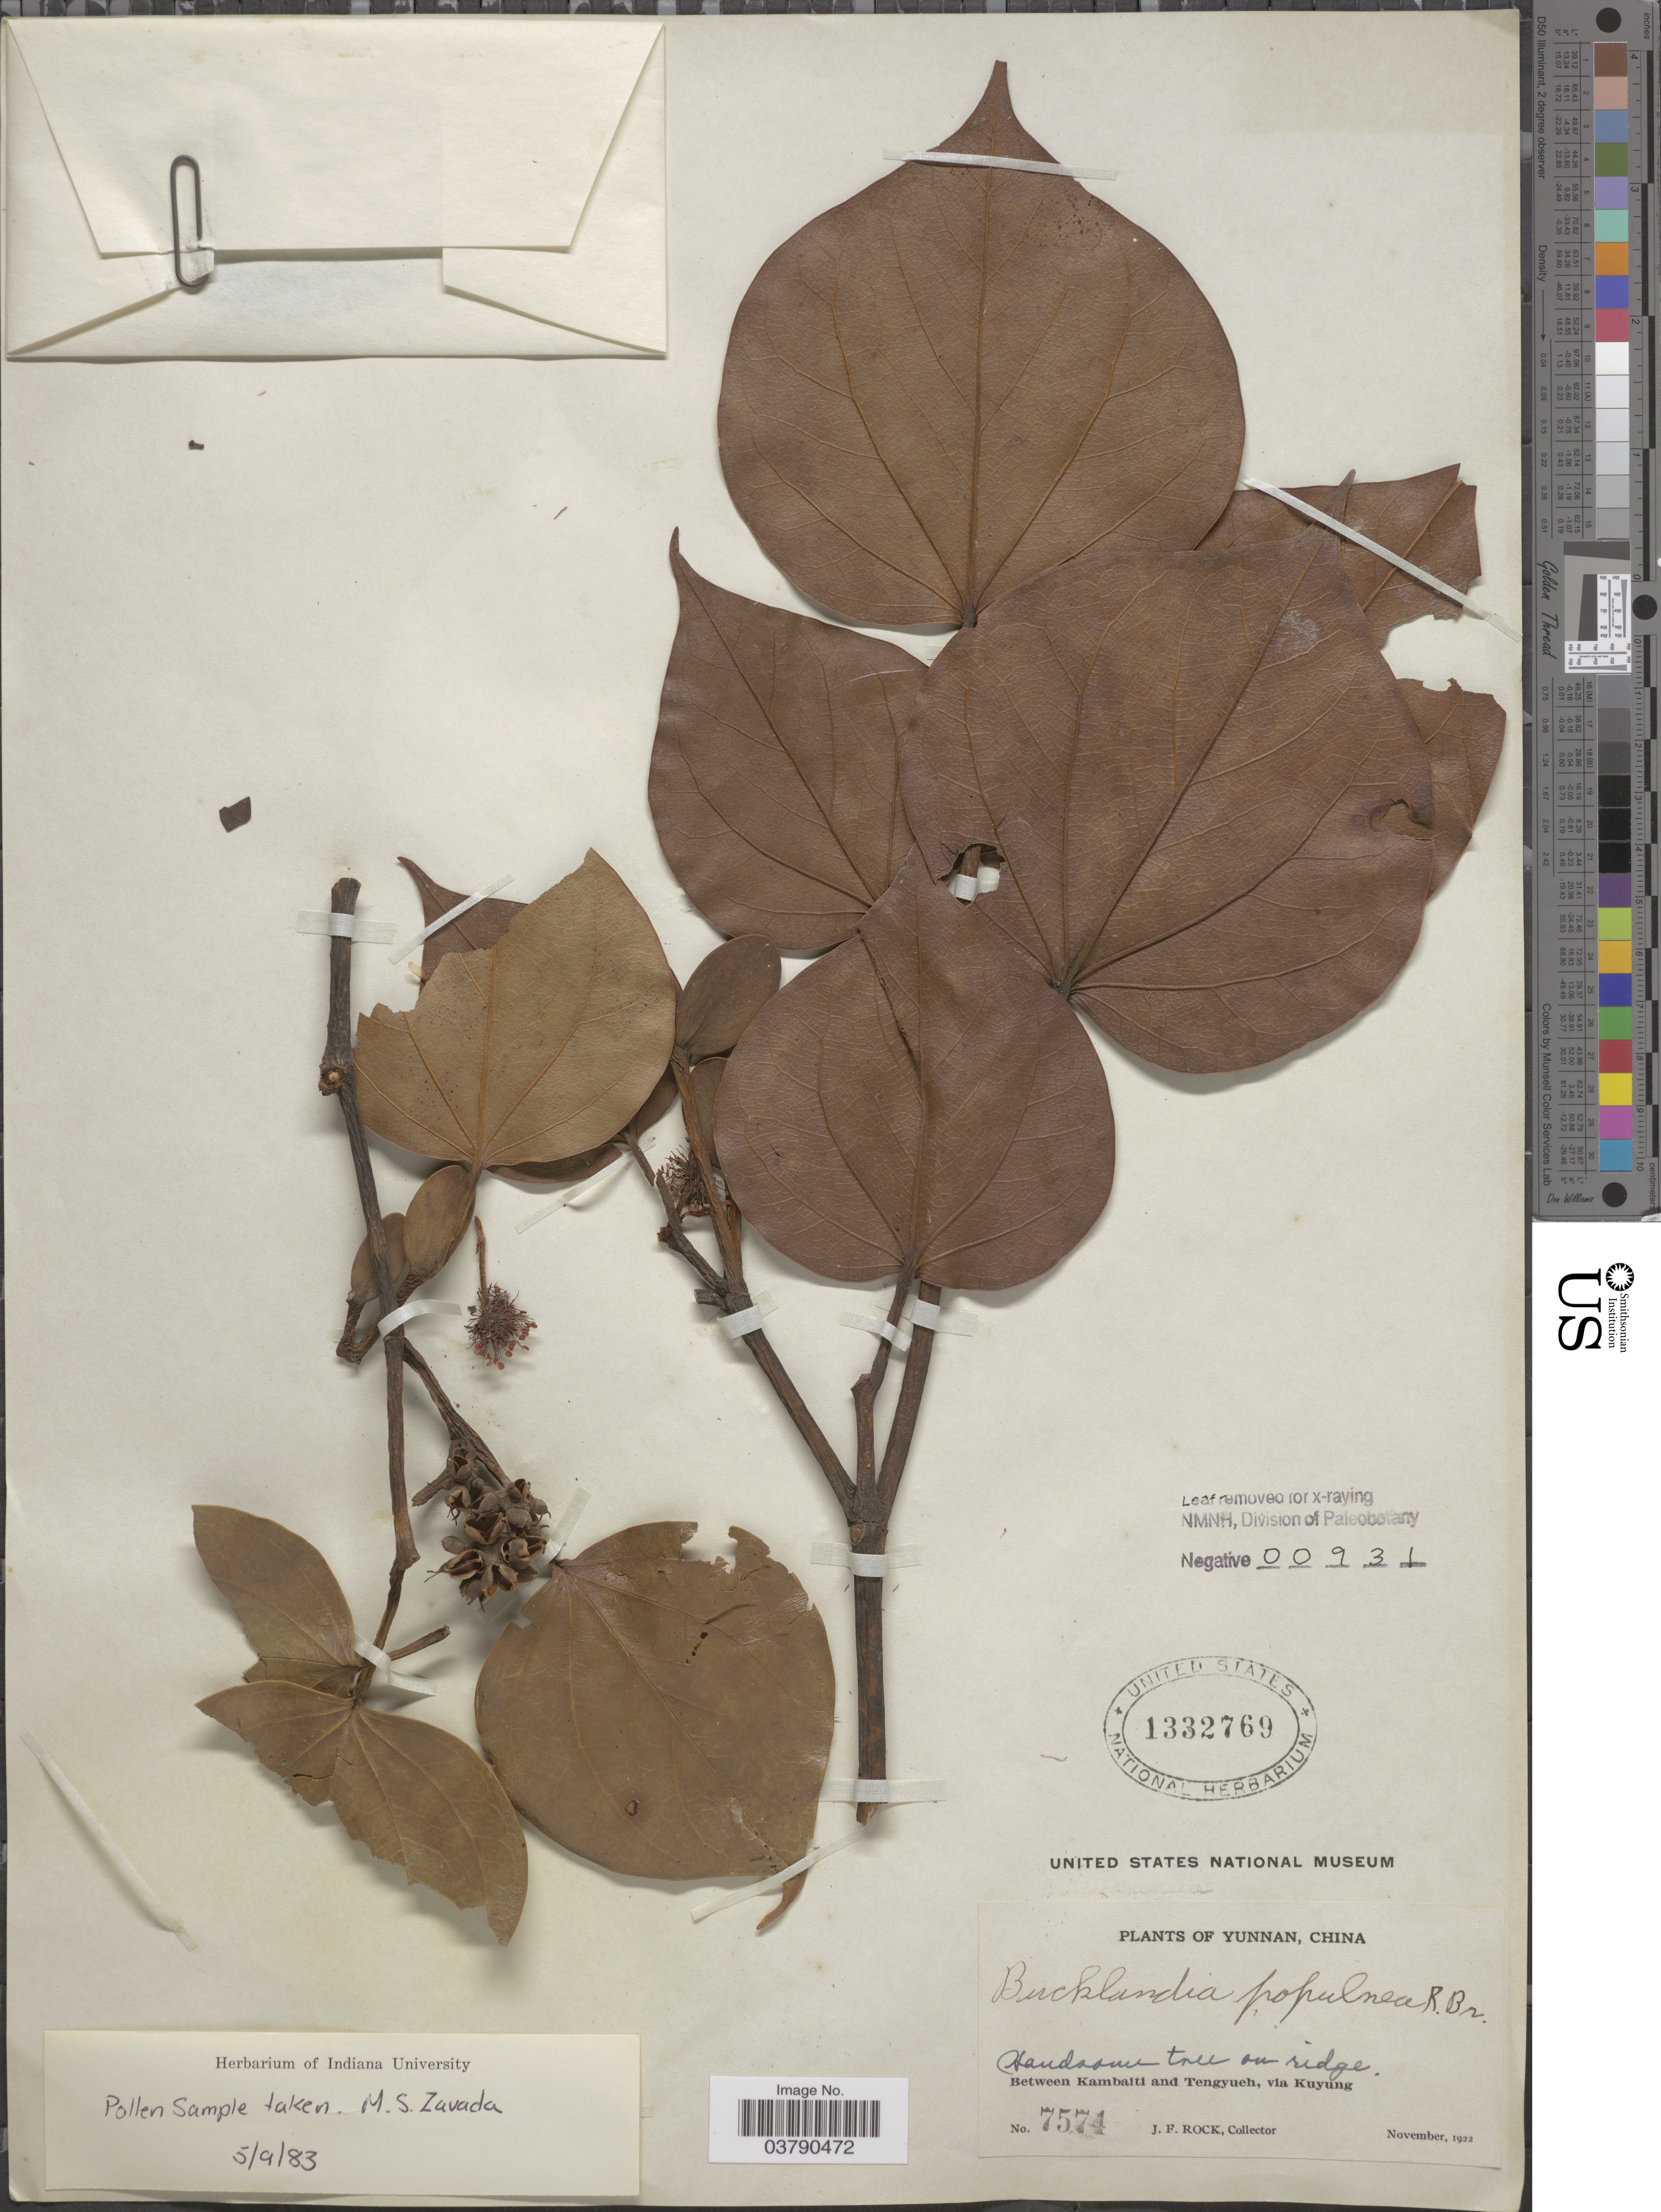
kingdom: Plantae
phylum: Tracheophyta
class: Magnoliopsida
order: Saxifragales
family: Hamamelidaceae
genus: Exbucklandia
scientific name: Exbucklandia populnea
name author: (R. Br. ex Griff.) R.W. Br.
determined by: Strong, Mark T., (BOT), Smithsonian Institution - National Museum of Natural History (UNITED STATES)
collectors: J. Rock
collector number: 7574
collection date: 1922-11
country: China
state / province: Yunnan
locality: Between Kambaiti and Tengyueh, via Kuyung.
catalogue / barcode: US 1332769